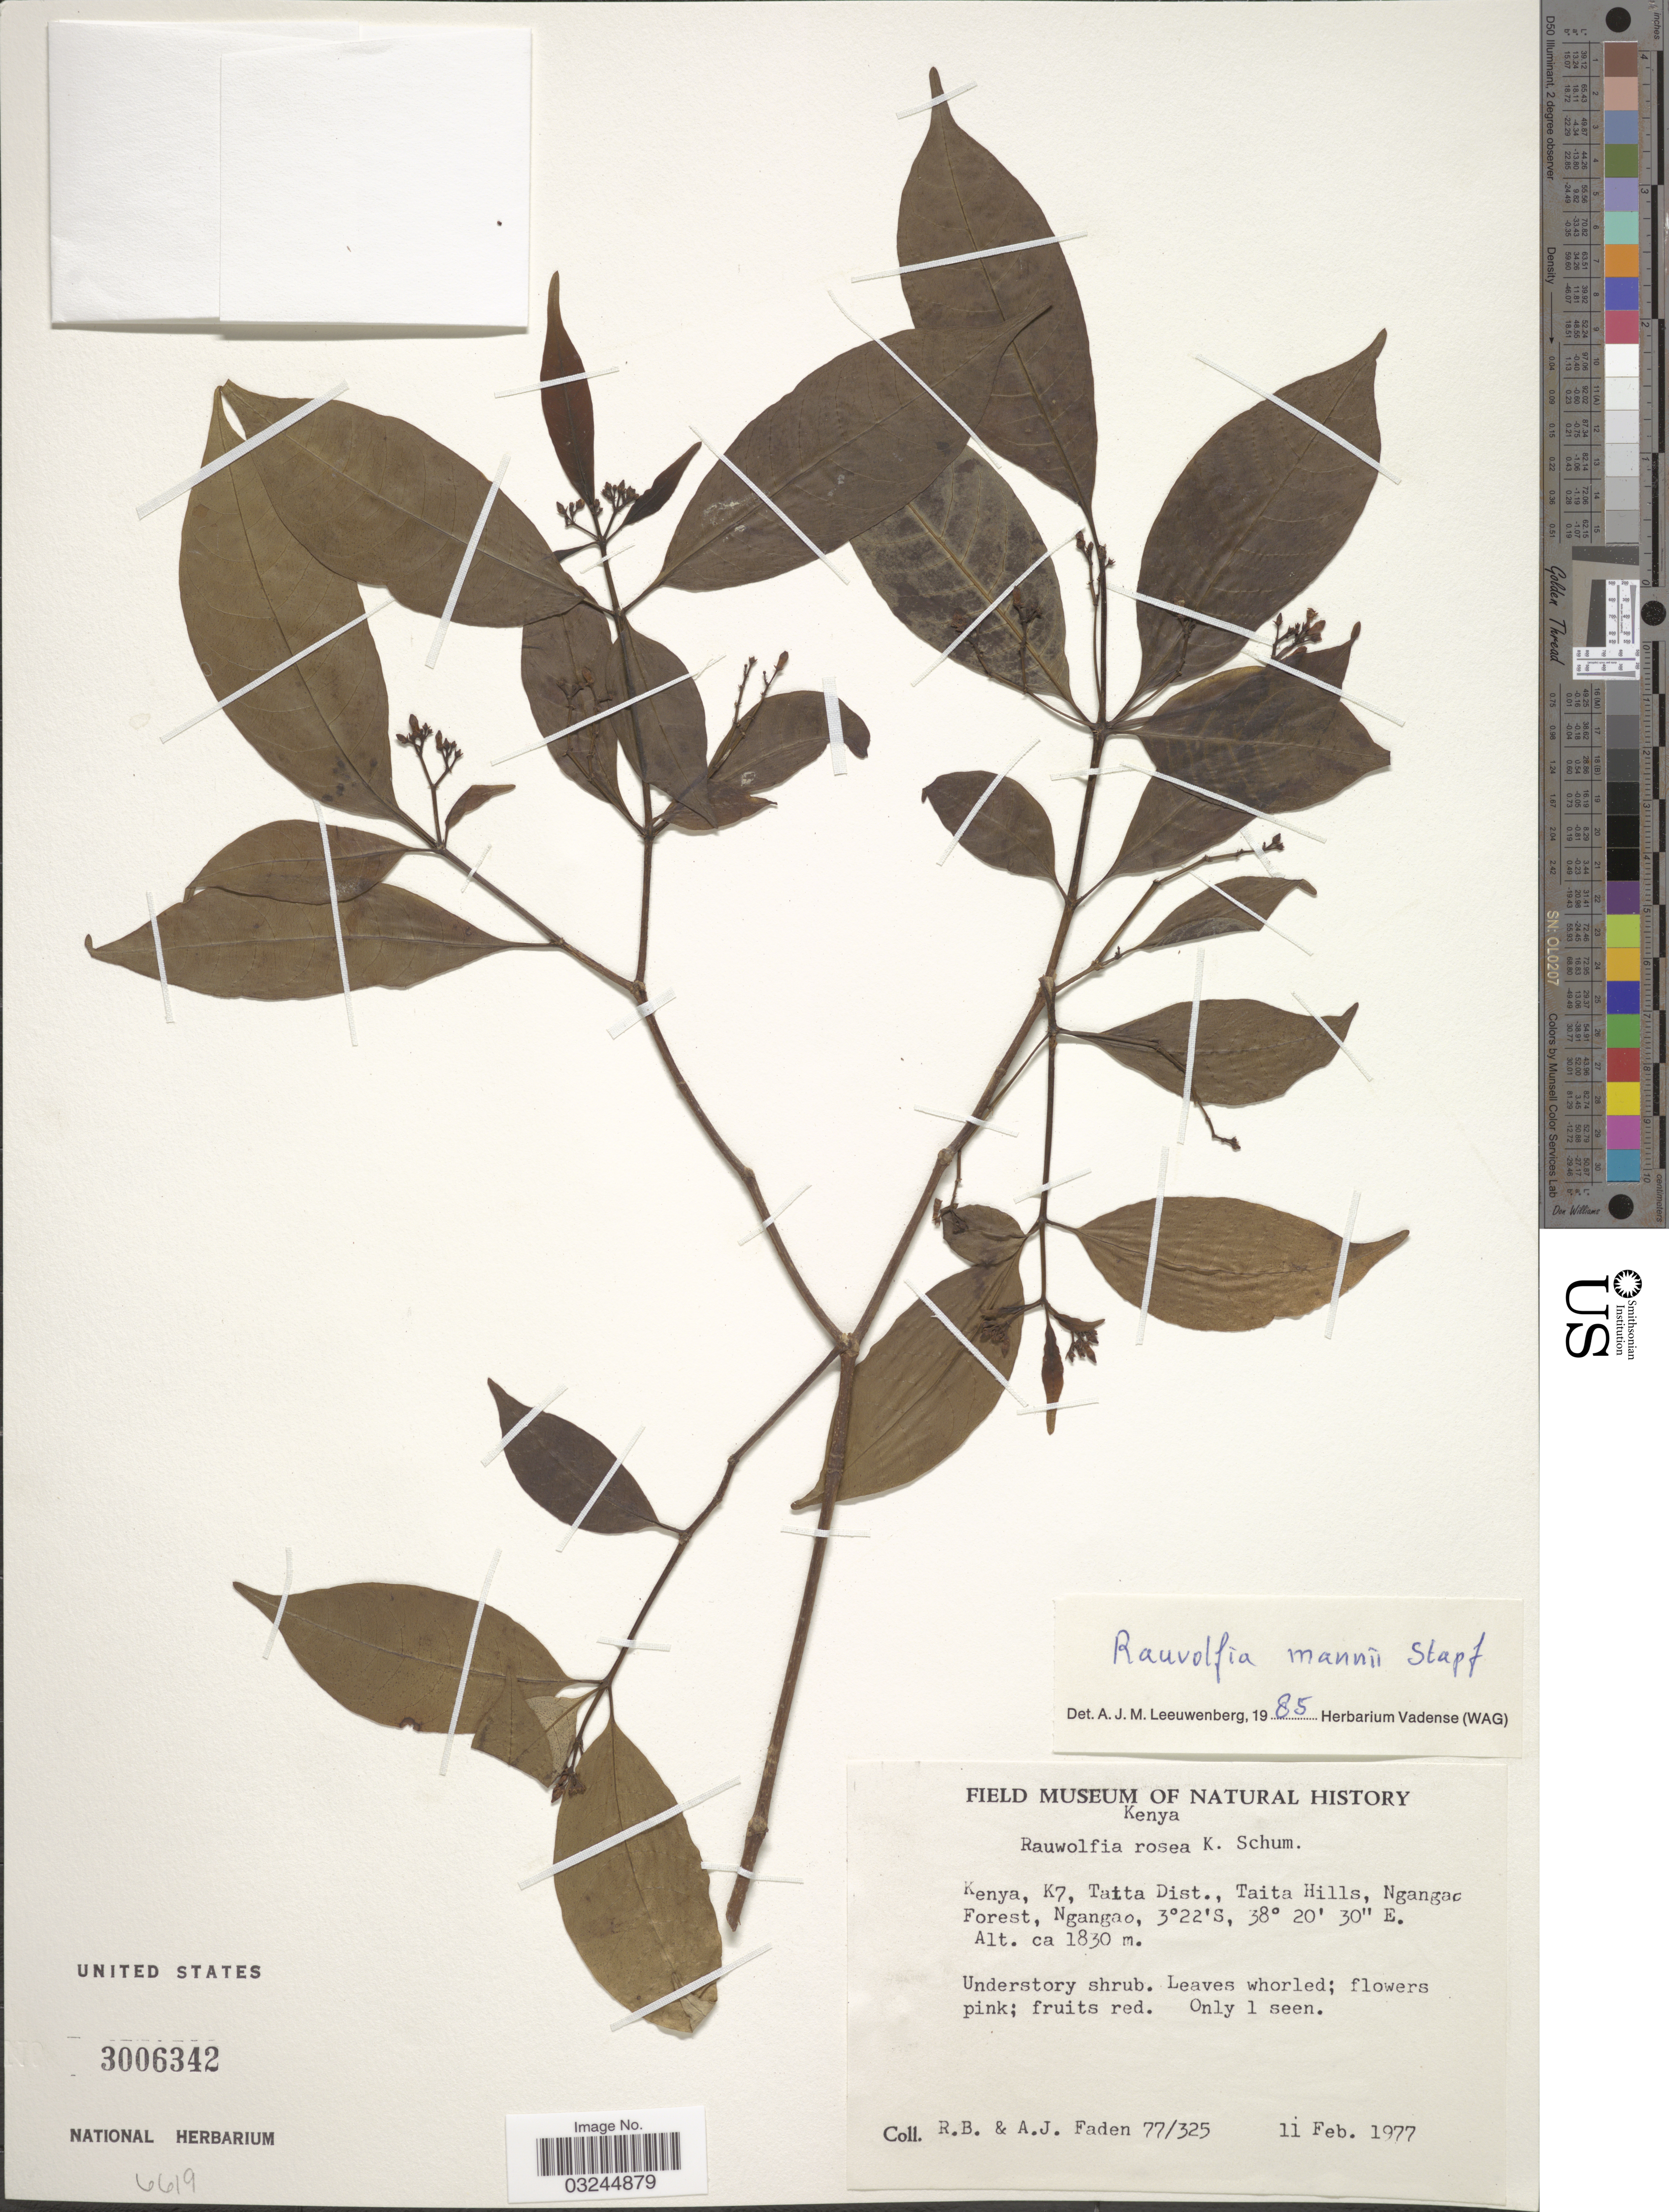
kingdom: Plantae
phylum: Tracheophyta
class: Magnoliopsida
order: Gentianales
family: Apocynaceae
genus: Rauvolfia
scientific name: Rauvolfia mannii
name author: Stapf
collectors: R. B. Faden & A. J. Faden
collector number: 77/325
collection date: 1977-02-11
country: Kenya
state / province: Taita Taveta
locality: K7, Taita Dist., Taita Hills, Ngangao Forest, Ngangao.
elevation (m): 1830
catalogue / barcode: US 3006342